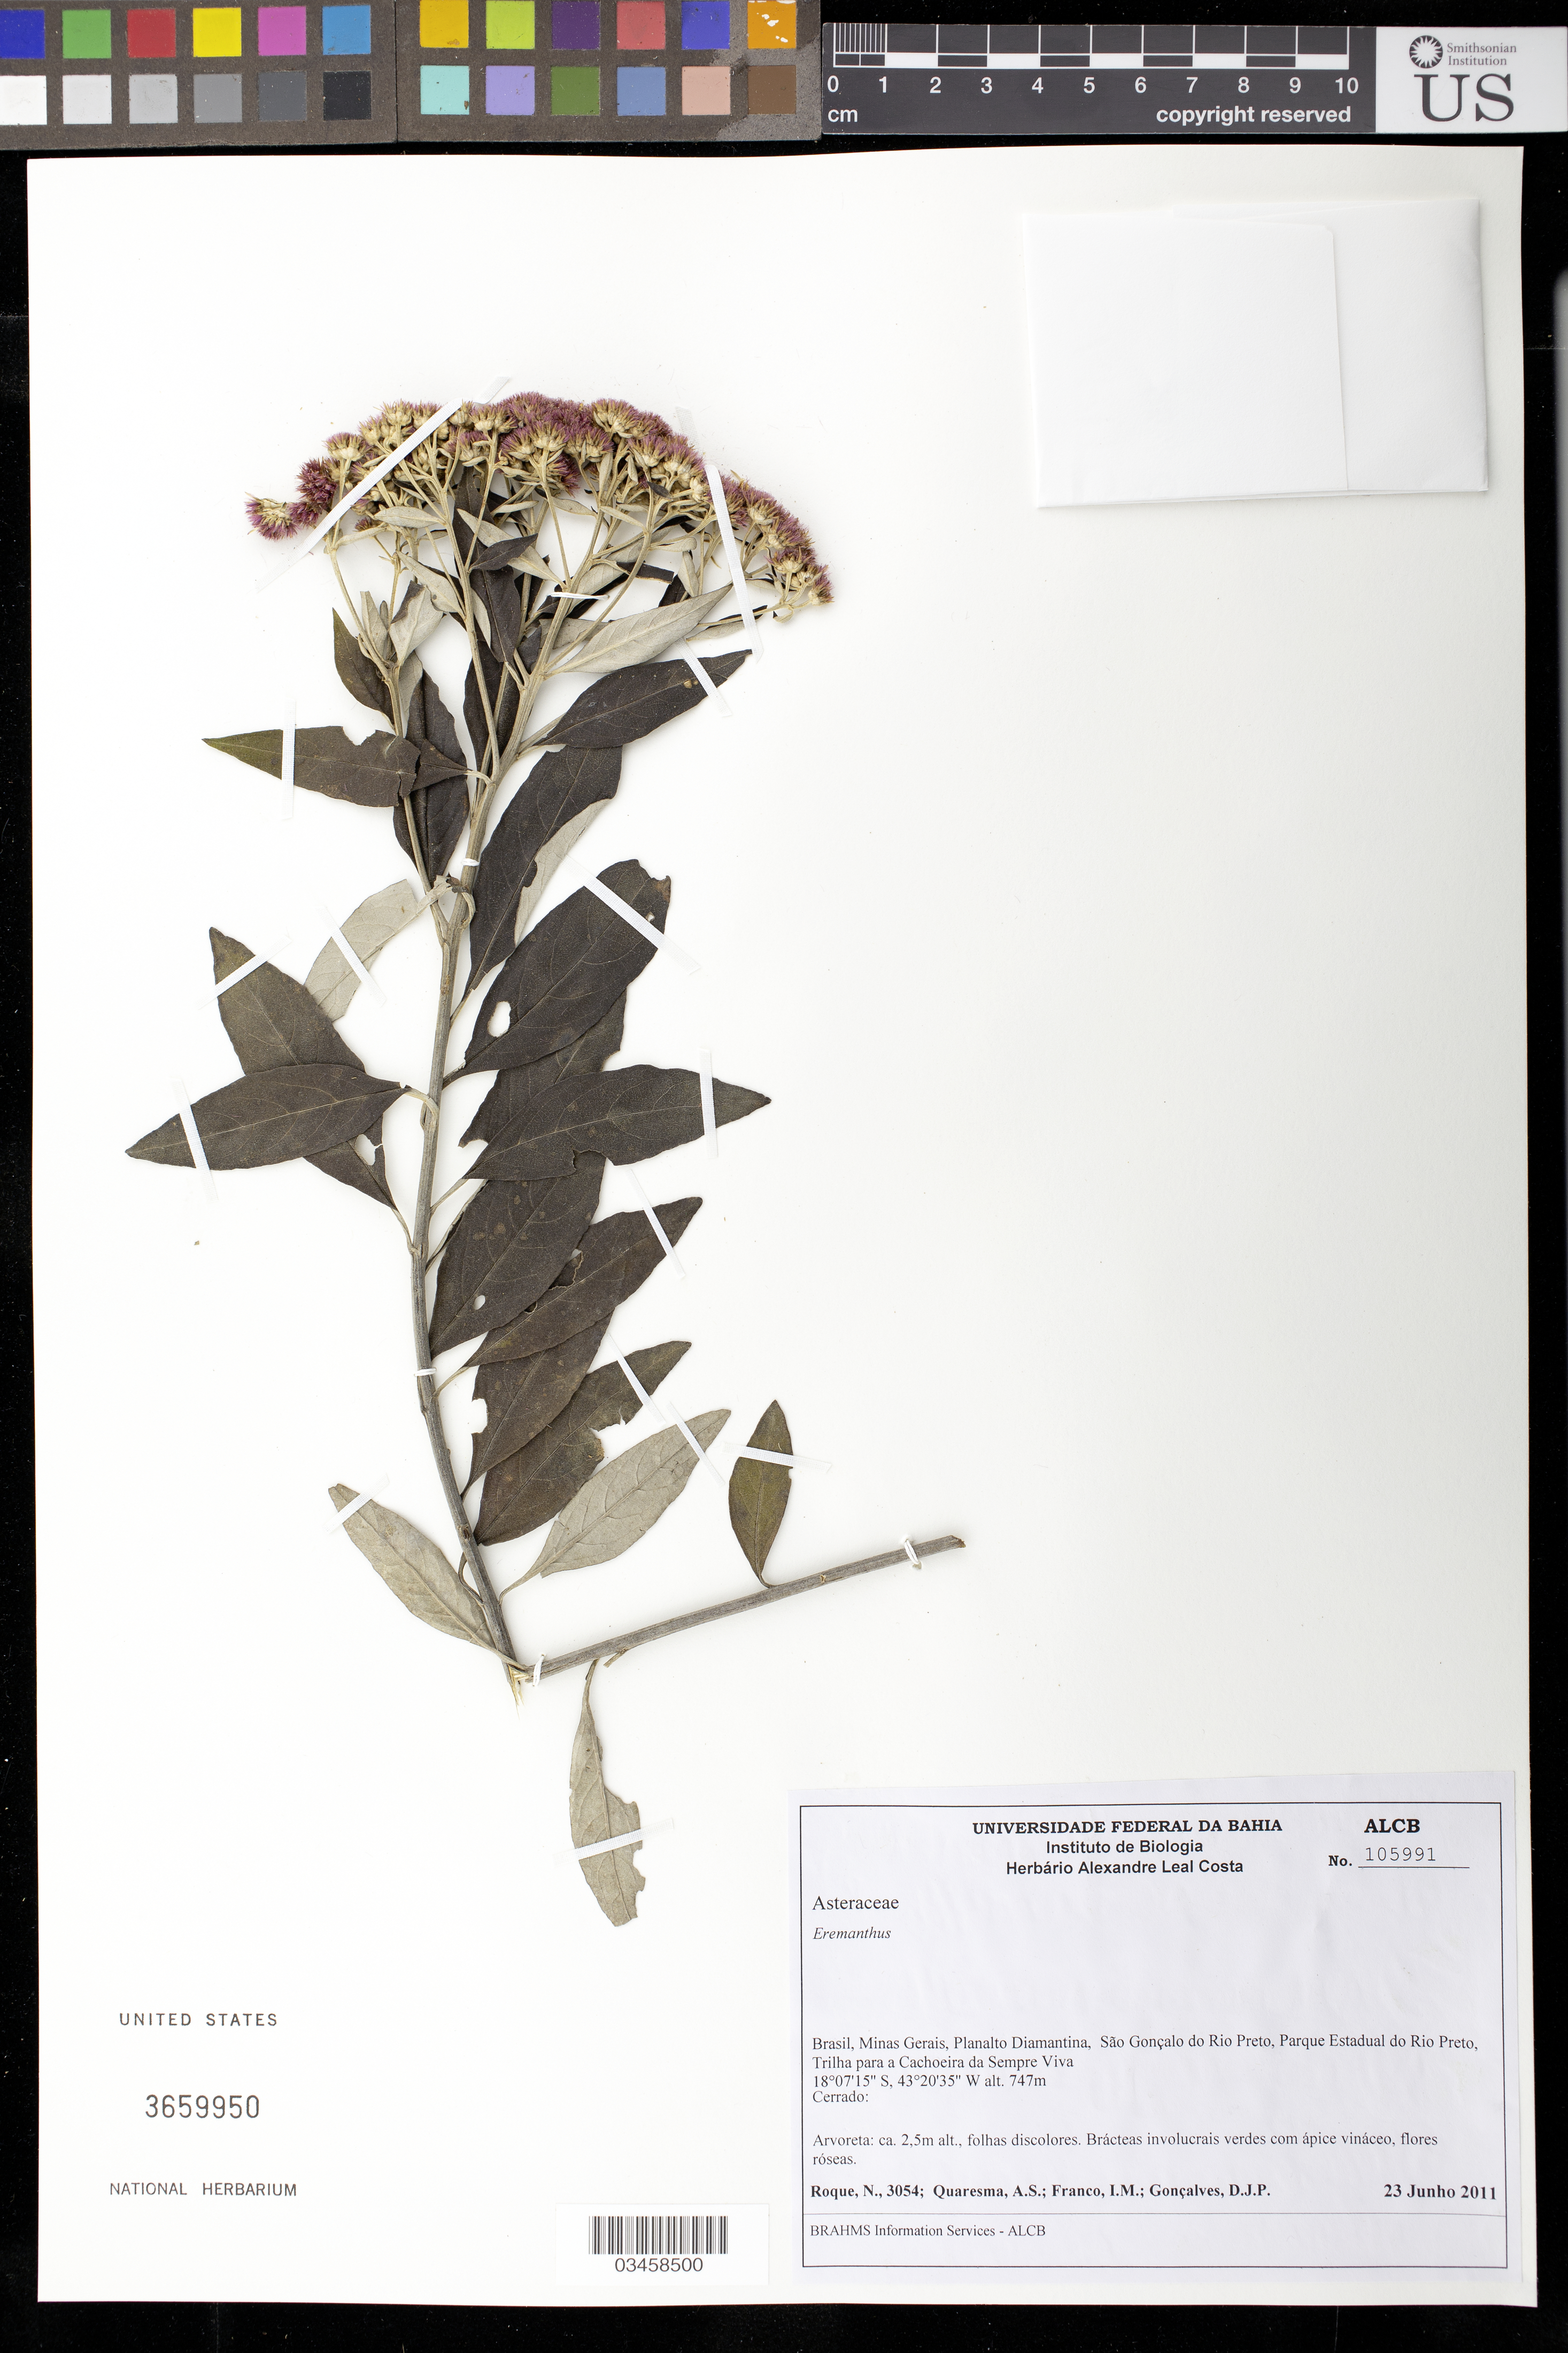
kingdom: Plantae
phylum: Tracheophyta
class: Magnoliopsida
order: Asterales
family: Asteraceae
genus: Eremanthus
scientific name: Eremanthus sp.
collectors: N. Roque, A. Quaresma, I. Franco & D. Gonçalves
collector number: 3054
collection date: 2011-06-23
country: Brazil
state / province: Minas Gerais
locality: Planalto Diamantina, Sao Goncalo do Rio Preto, Parque Estadual do Rio Preto, Trilha para a Cachoeira da Sempre Viva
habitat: Cerrado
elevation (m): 744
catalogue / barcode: US 3659950